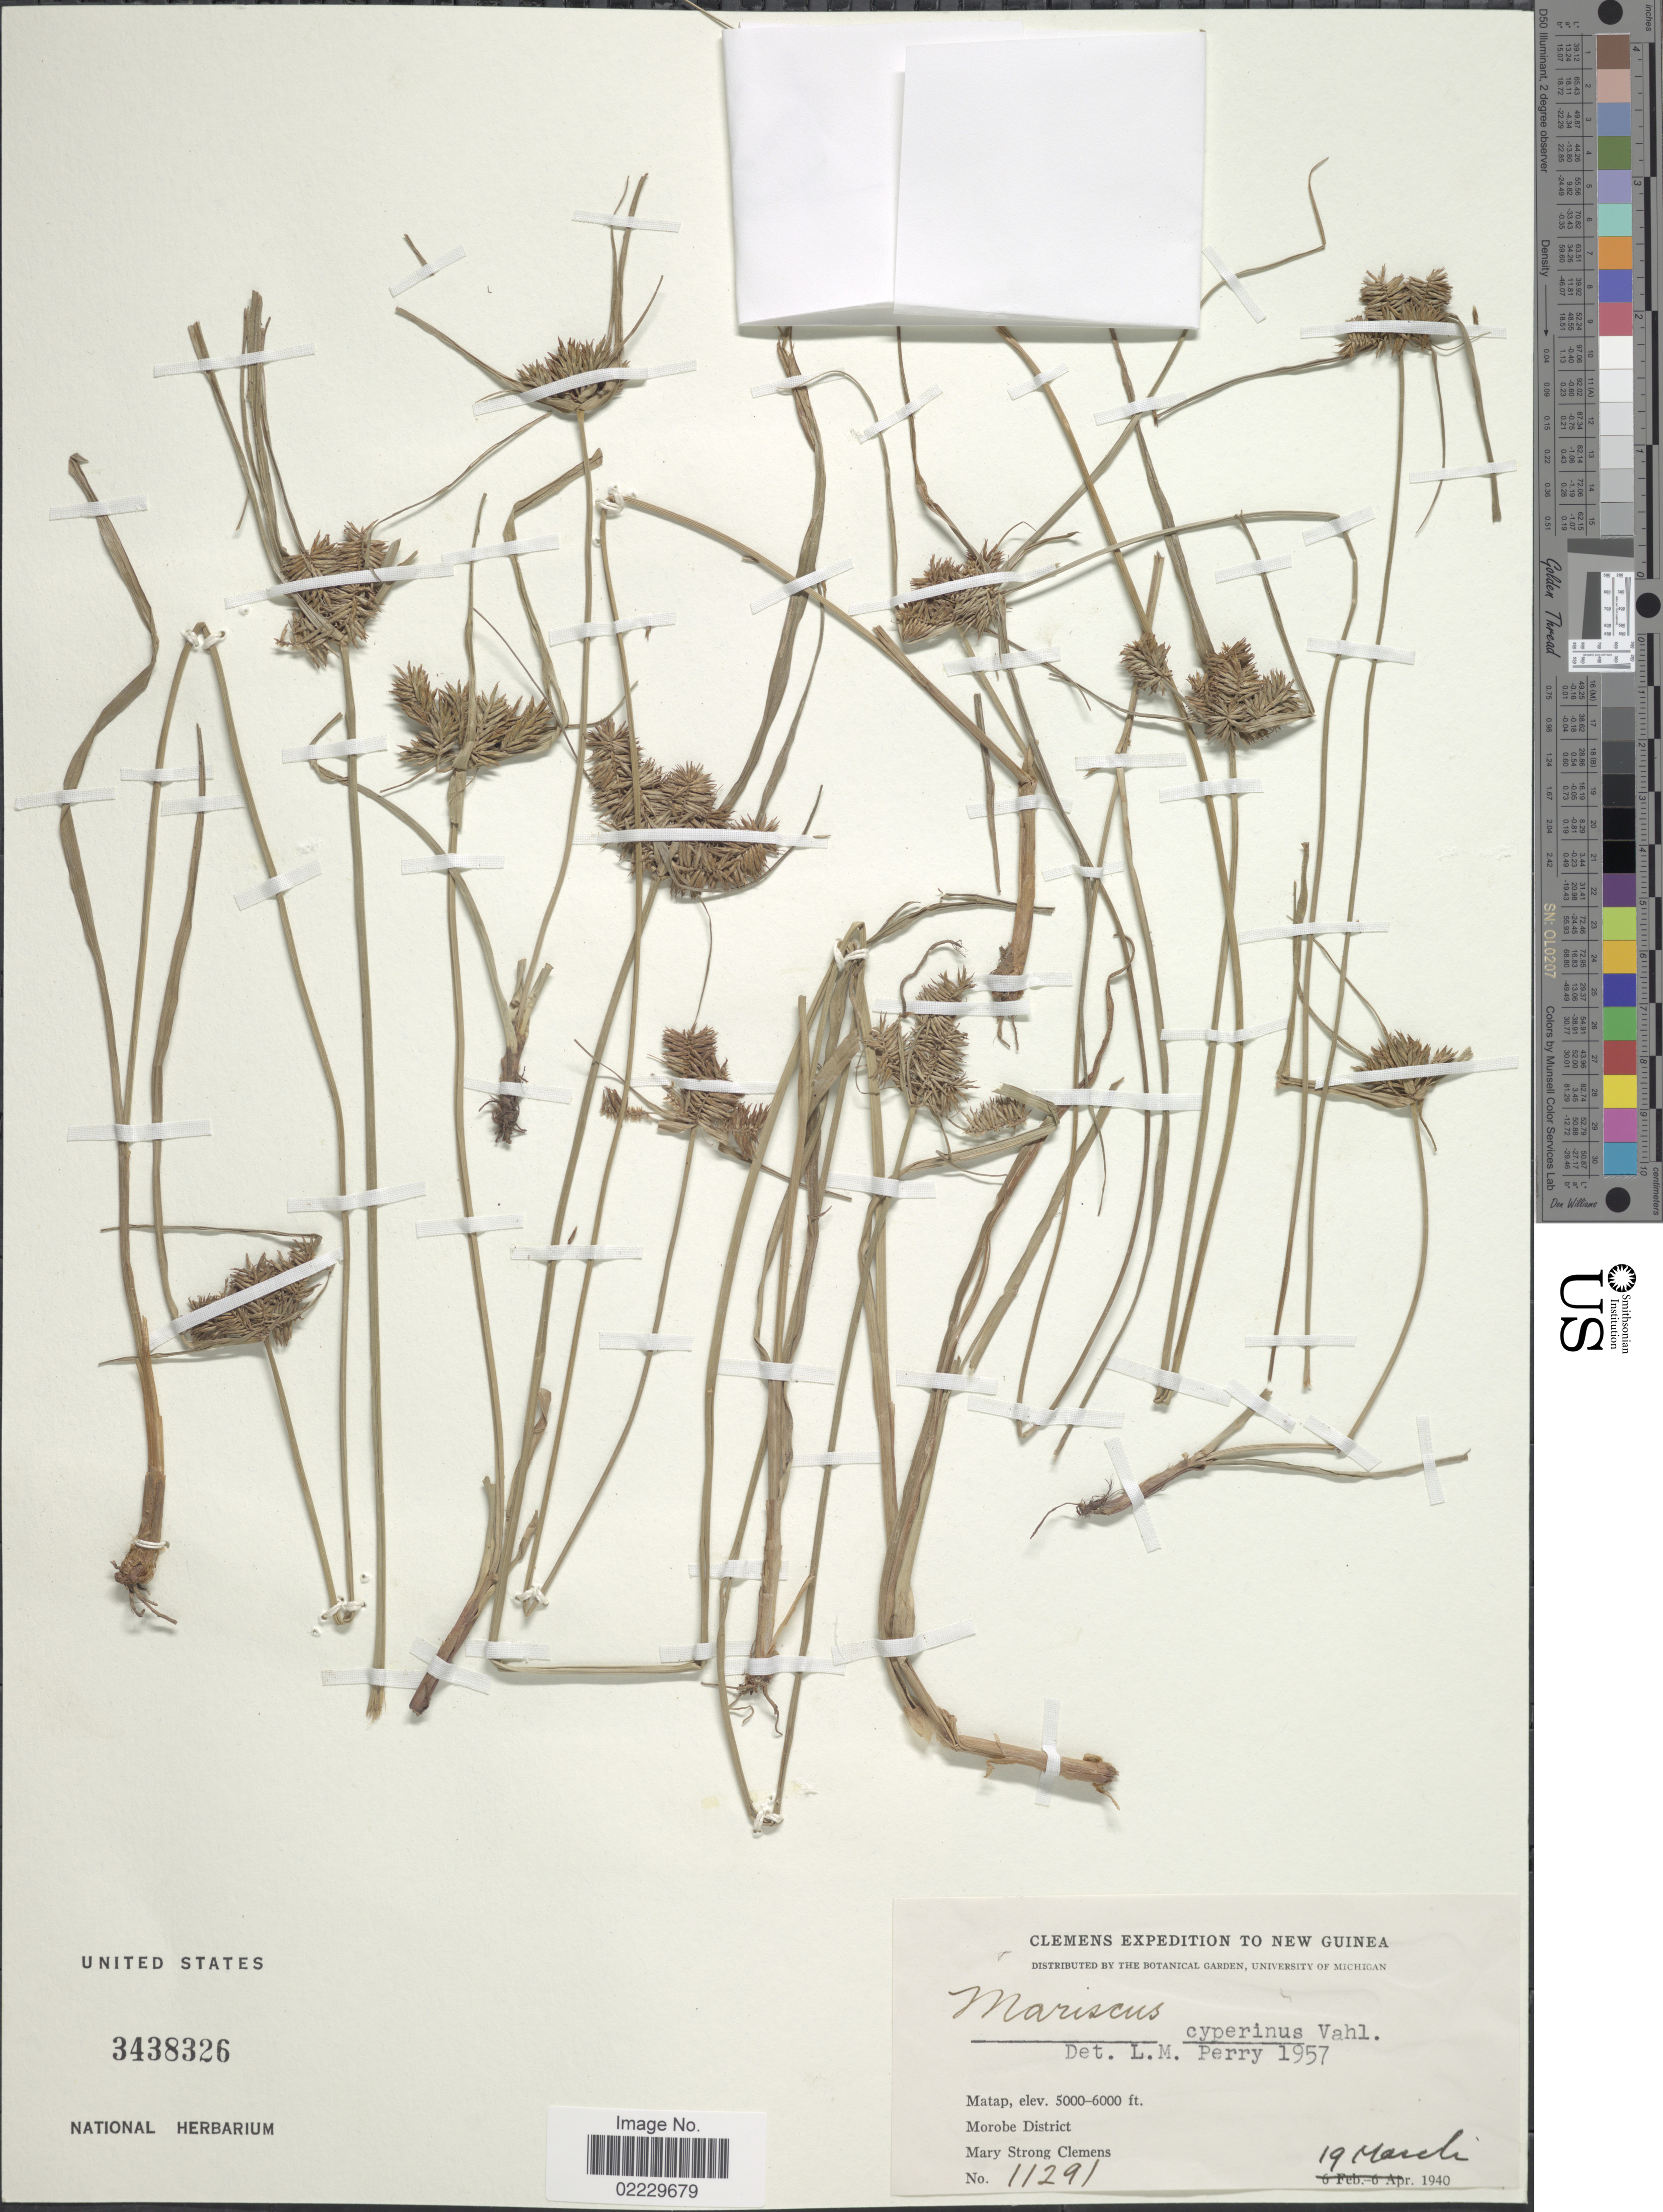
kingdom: Plantae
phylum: Tracheophyta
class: Liliopsida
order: Poales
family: Cyperaceae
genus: Cyperus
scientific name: Cyperus cyperinus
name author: (Retz.) Valck. Sur.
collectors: M. S. Clemens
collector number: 11291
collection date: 1940-03-19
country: Papua New Guinea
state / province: Morobe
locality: Marap, Morobe District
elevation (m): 1524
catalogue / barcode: US 3438326